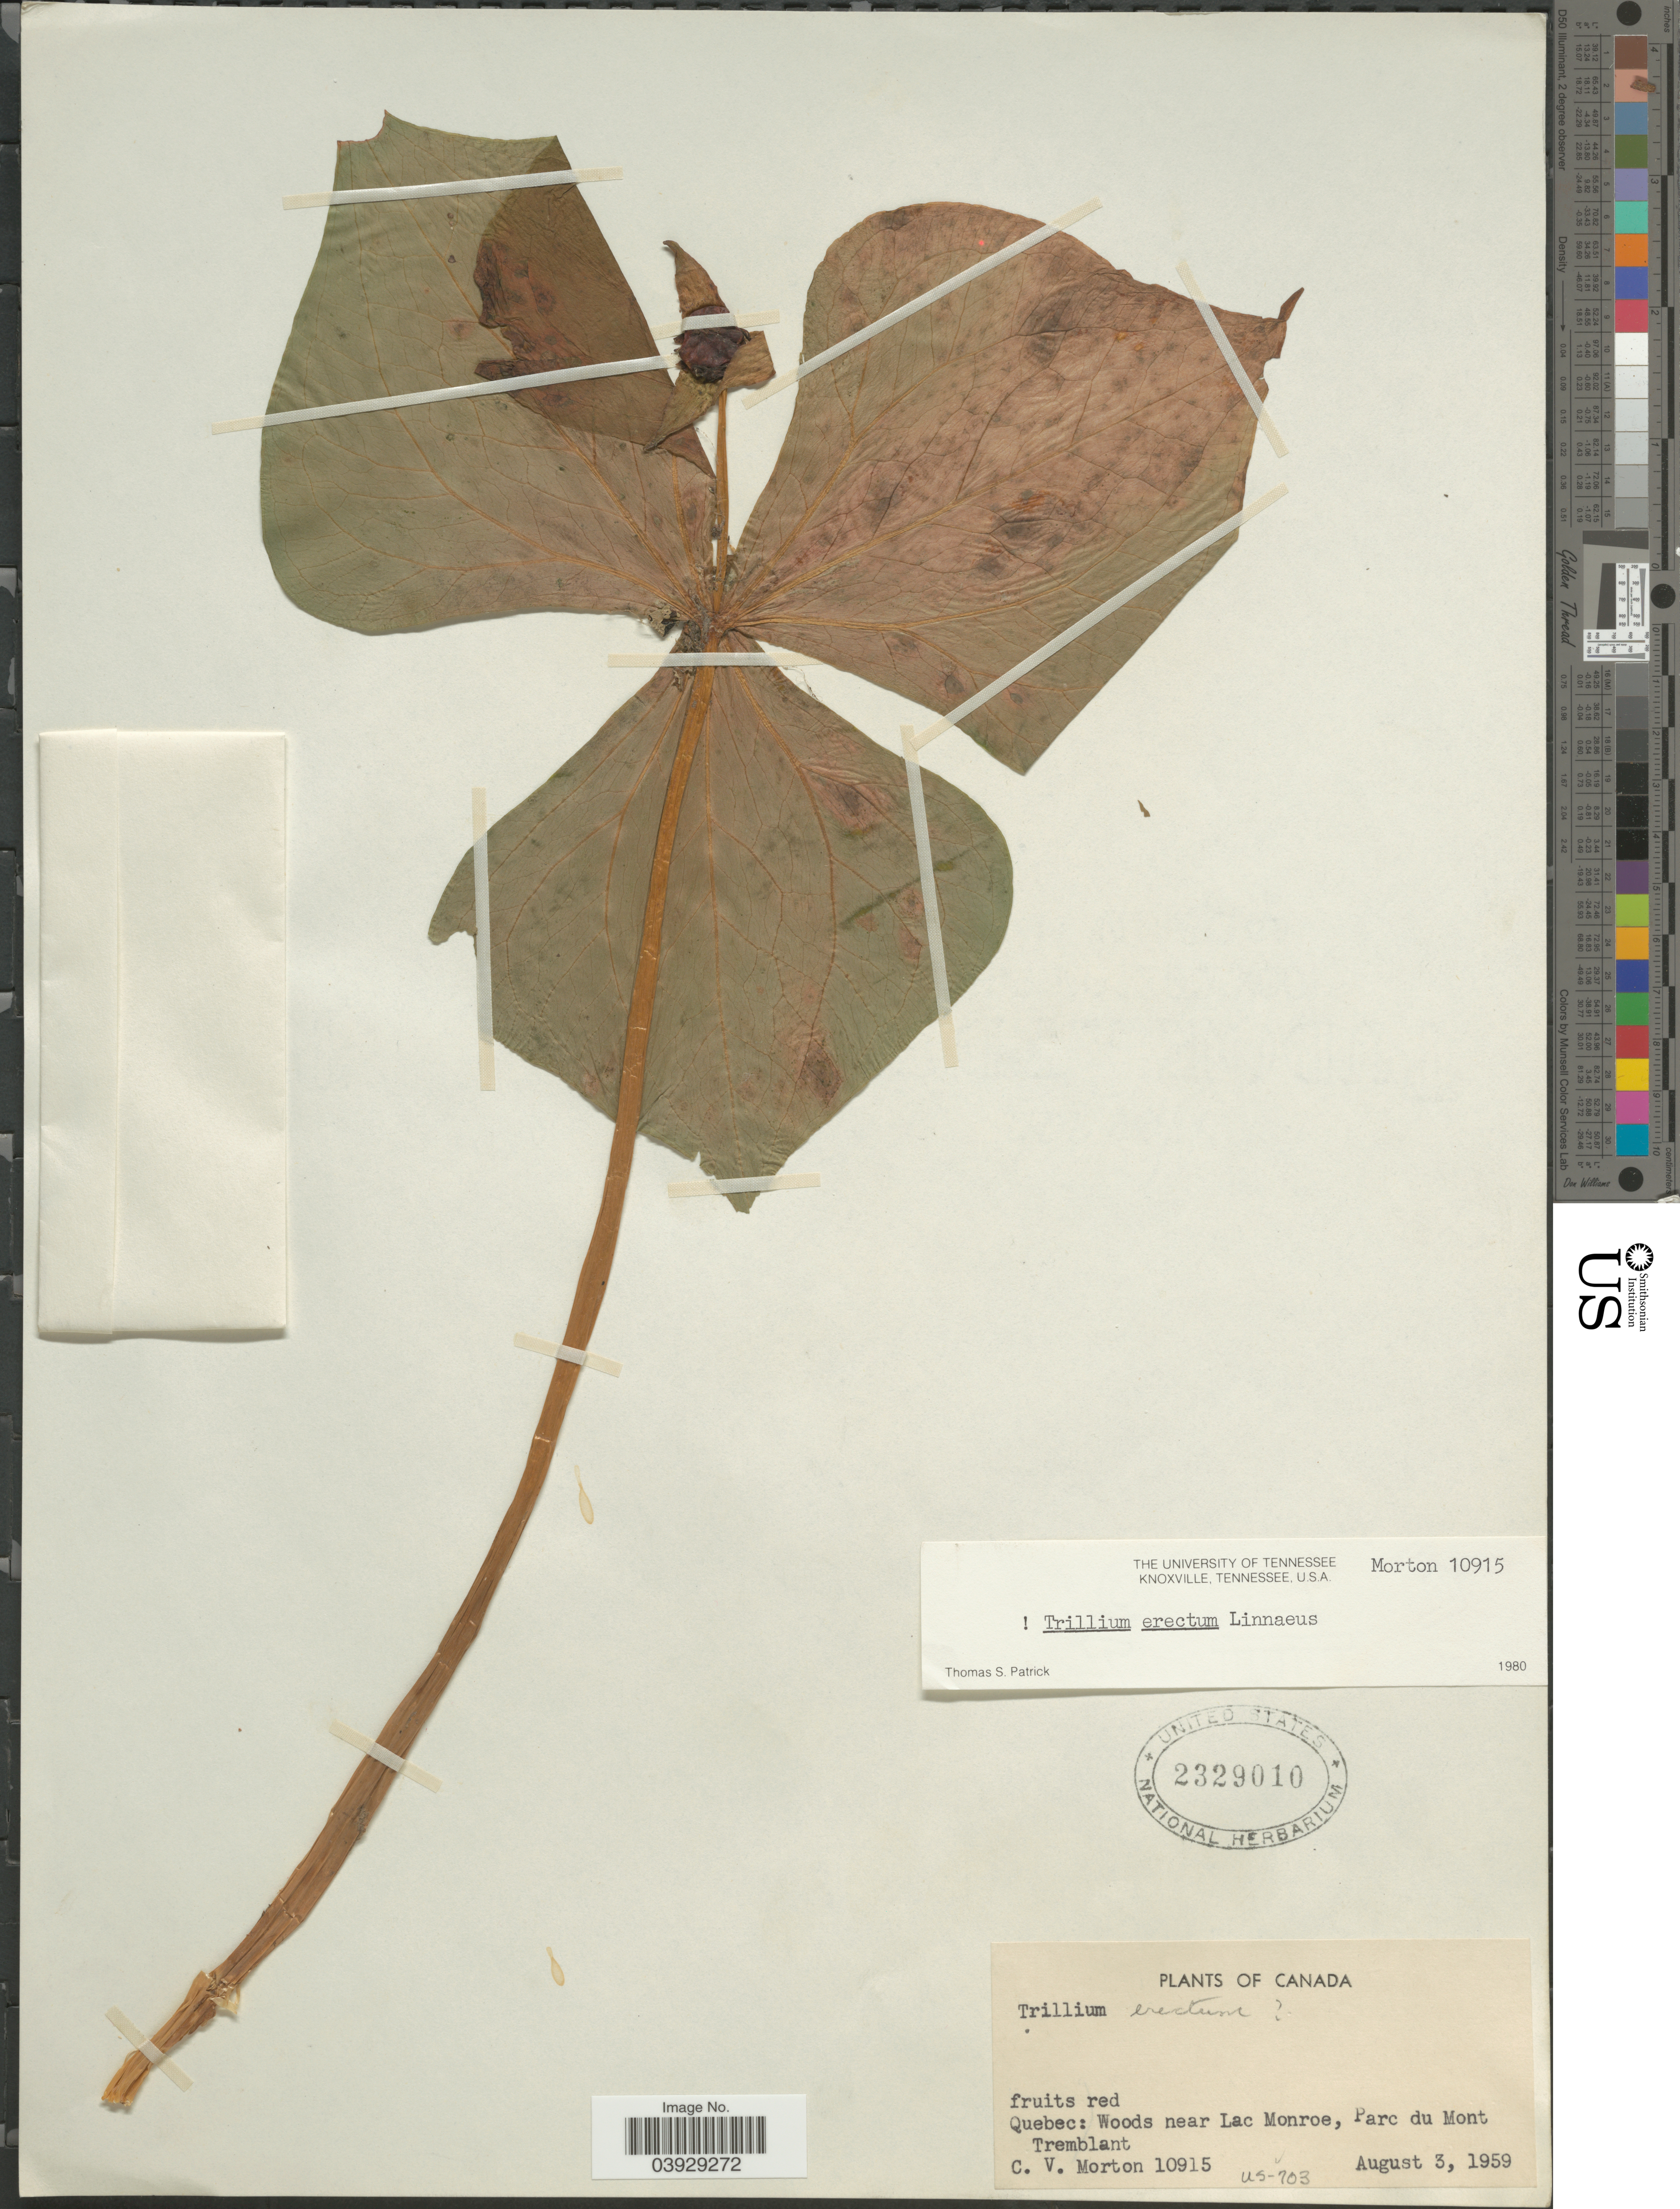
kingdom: Plantae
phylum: Tracheophyta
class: Liliopsida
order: Liliales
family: Melanthiaceae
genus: Trillium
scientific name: Trillium erectum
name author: L.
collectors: C. V. Morton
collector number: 10915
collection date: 1959-08-03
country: Canada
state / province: Quebec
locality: Woods near Lac Monroe, Parc du Mont Tremblant.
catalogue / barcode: US 2329010